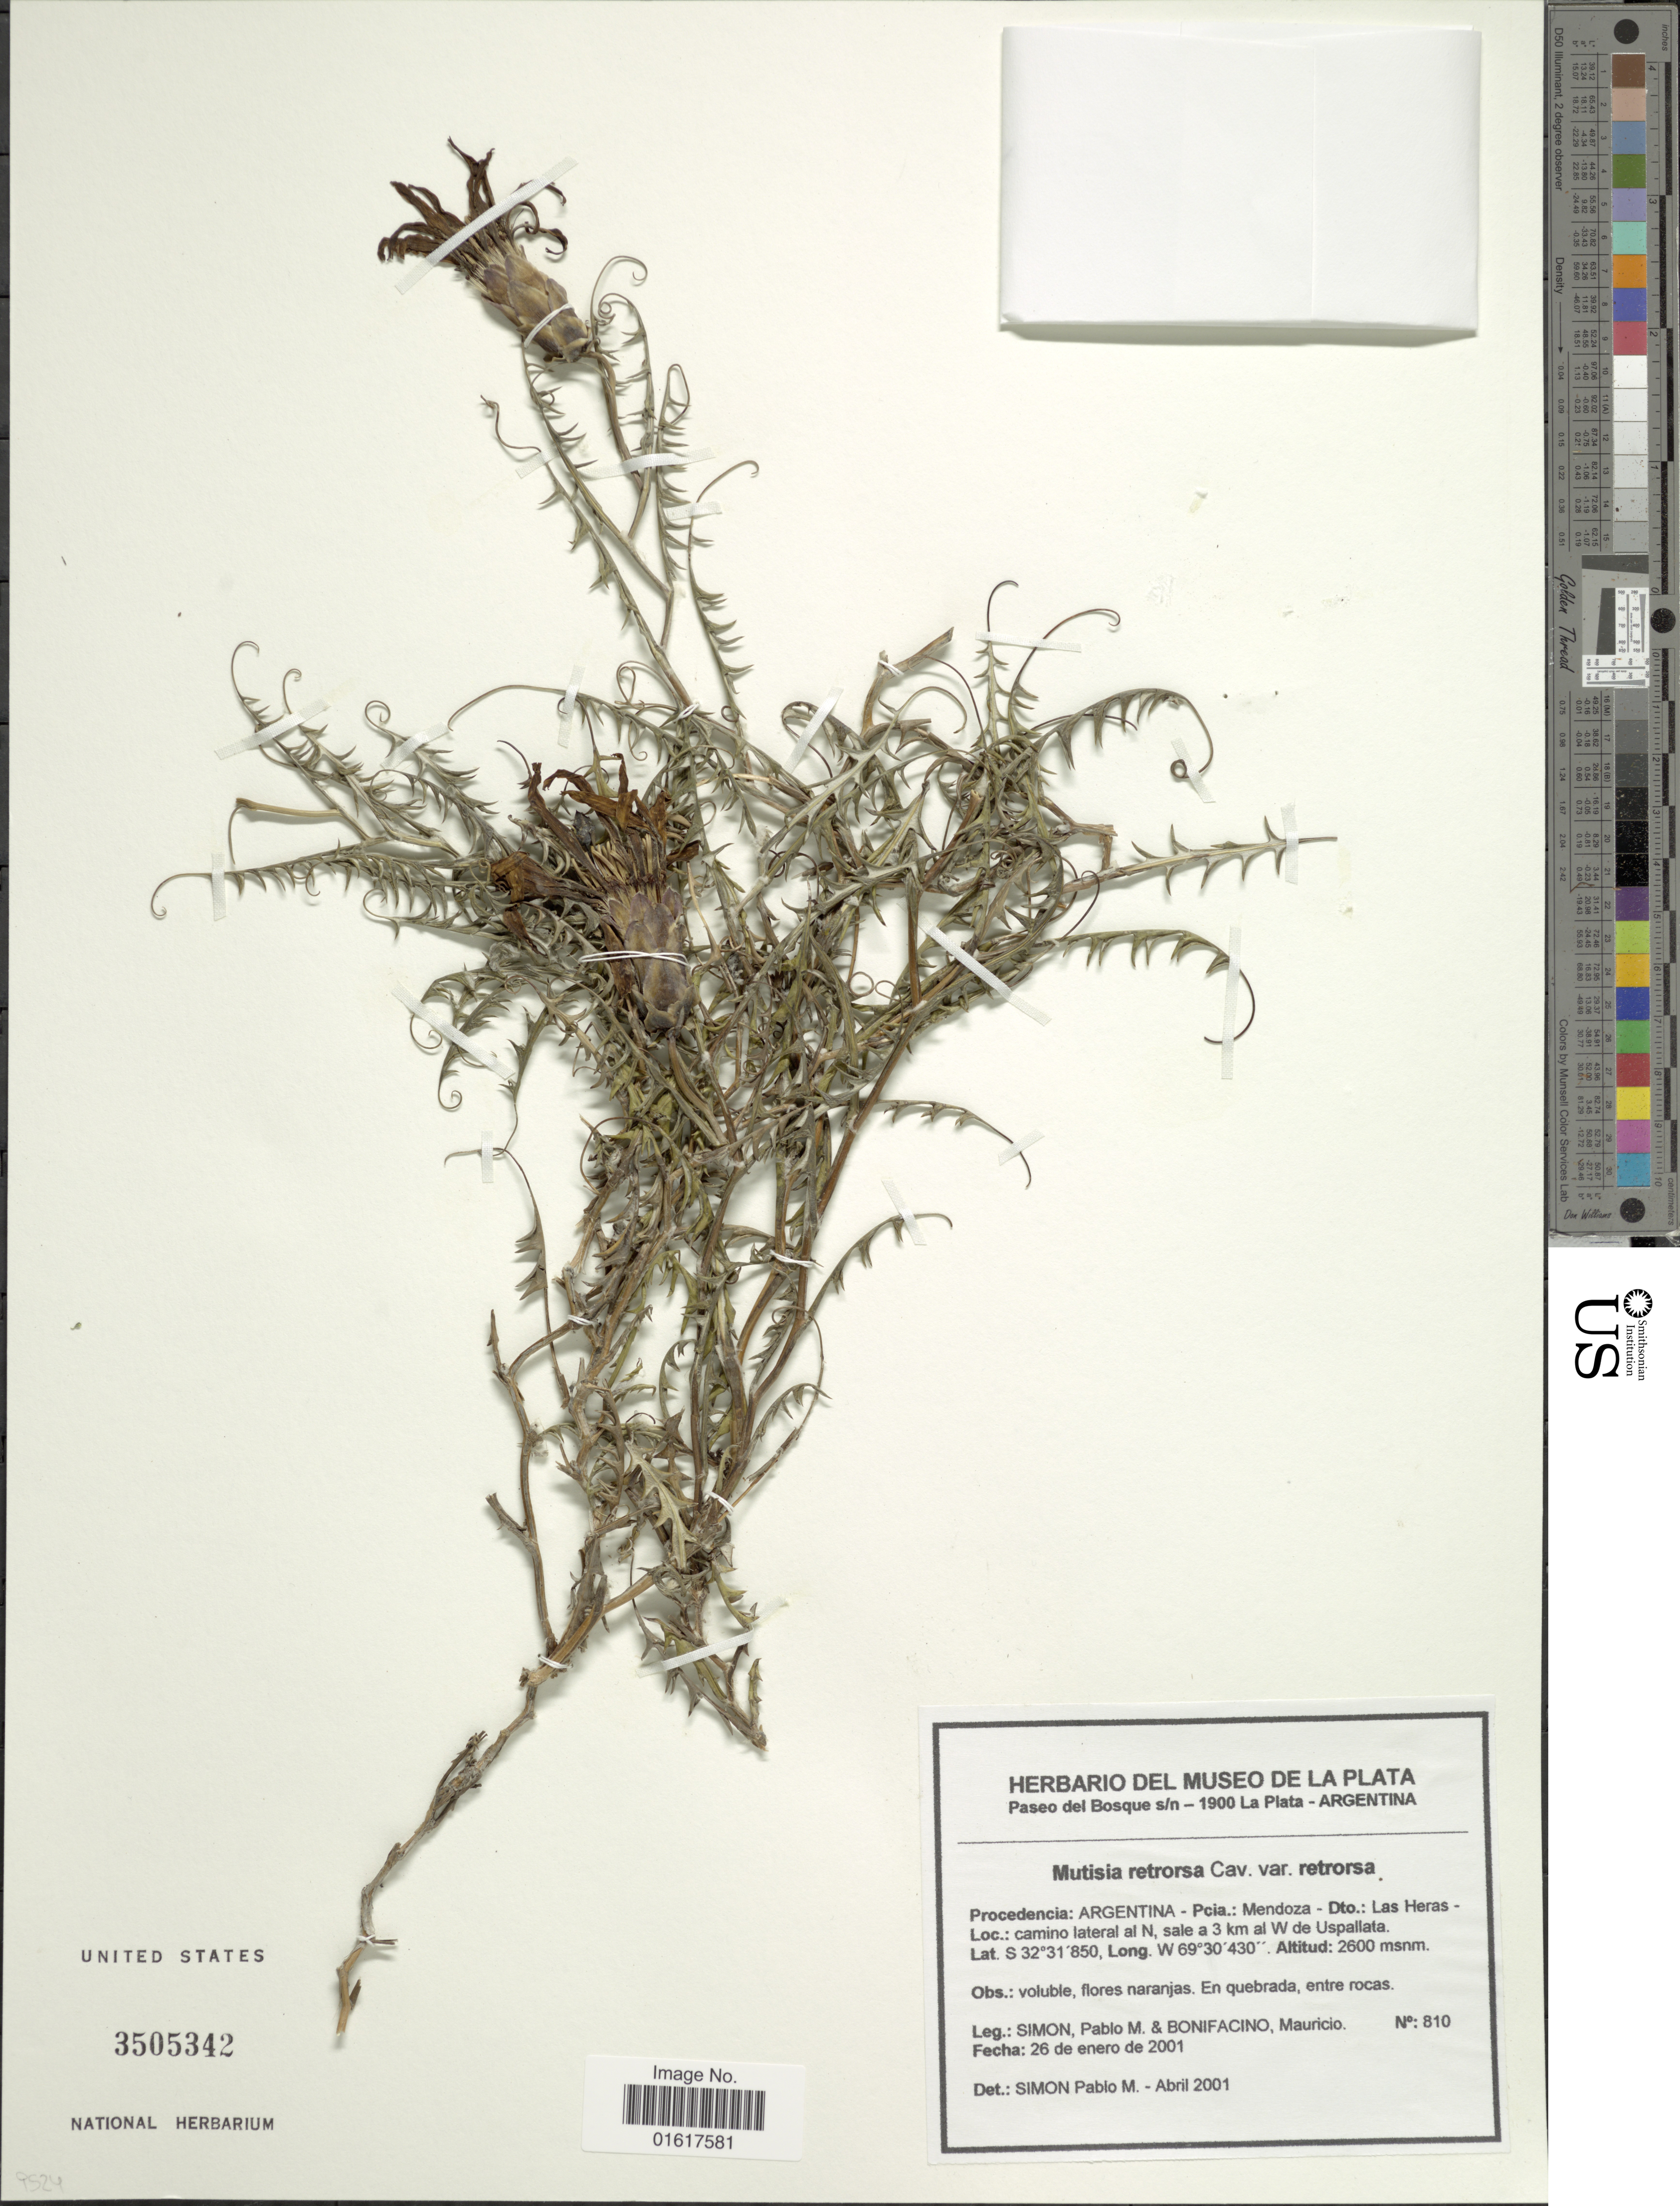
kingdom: Plantae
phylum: Tracheophyta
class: Magnoliopsida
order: Asterales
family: Asteraceae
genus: Mutisia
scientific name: Mutisia retrorsa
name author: Cav.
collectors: P. M. Simón & M. Bonifacino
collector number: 810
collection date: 2001-01-26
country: Argentina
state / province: Mendoza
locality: Dto.: Las Heras. Camino lateral al N, sale a 3 km al W de Uspallata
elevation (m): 2600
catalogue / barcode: US 3505342